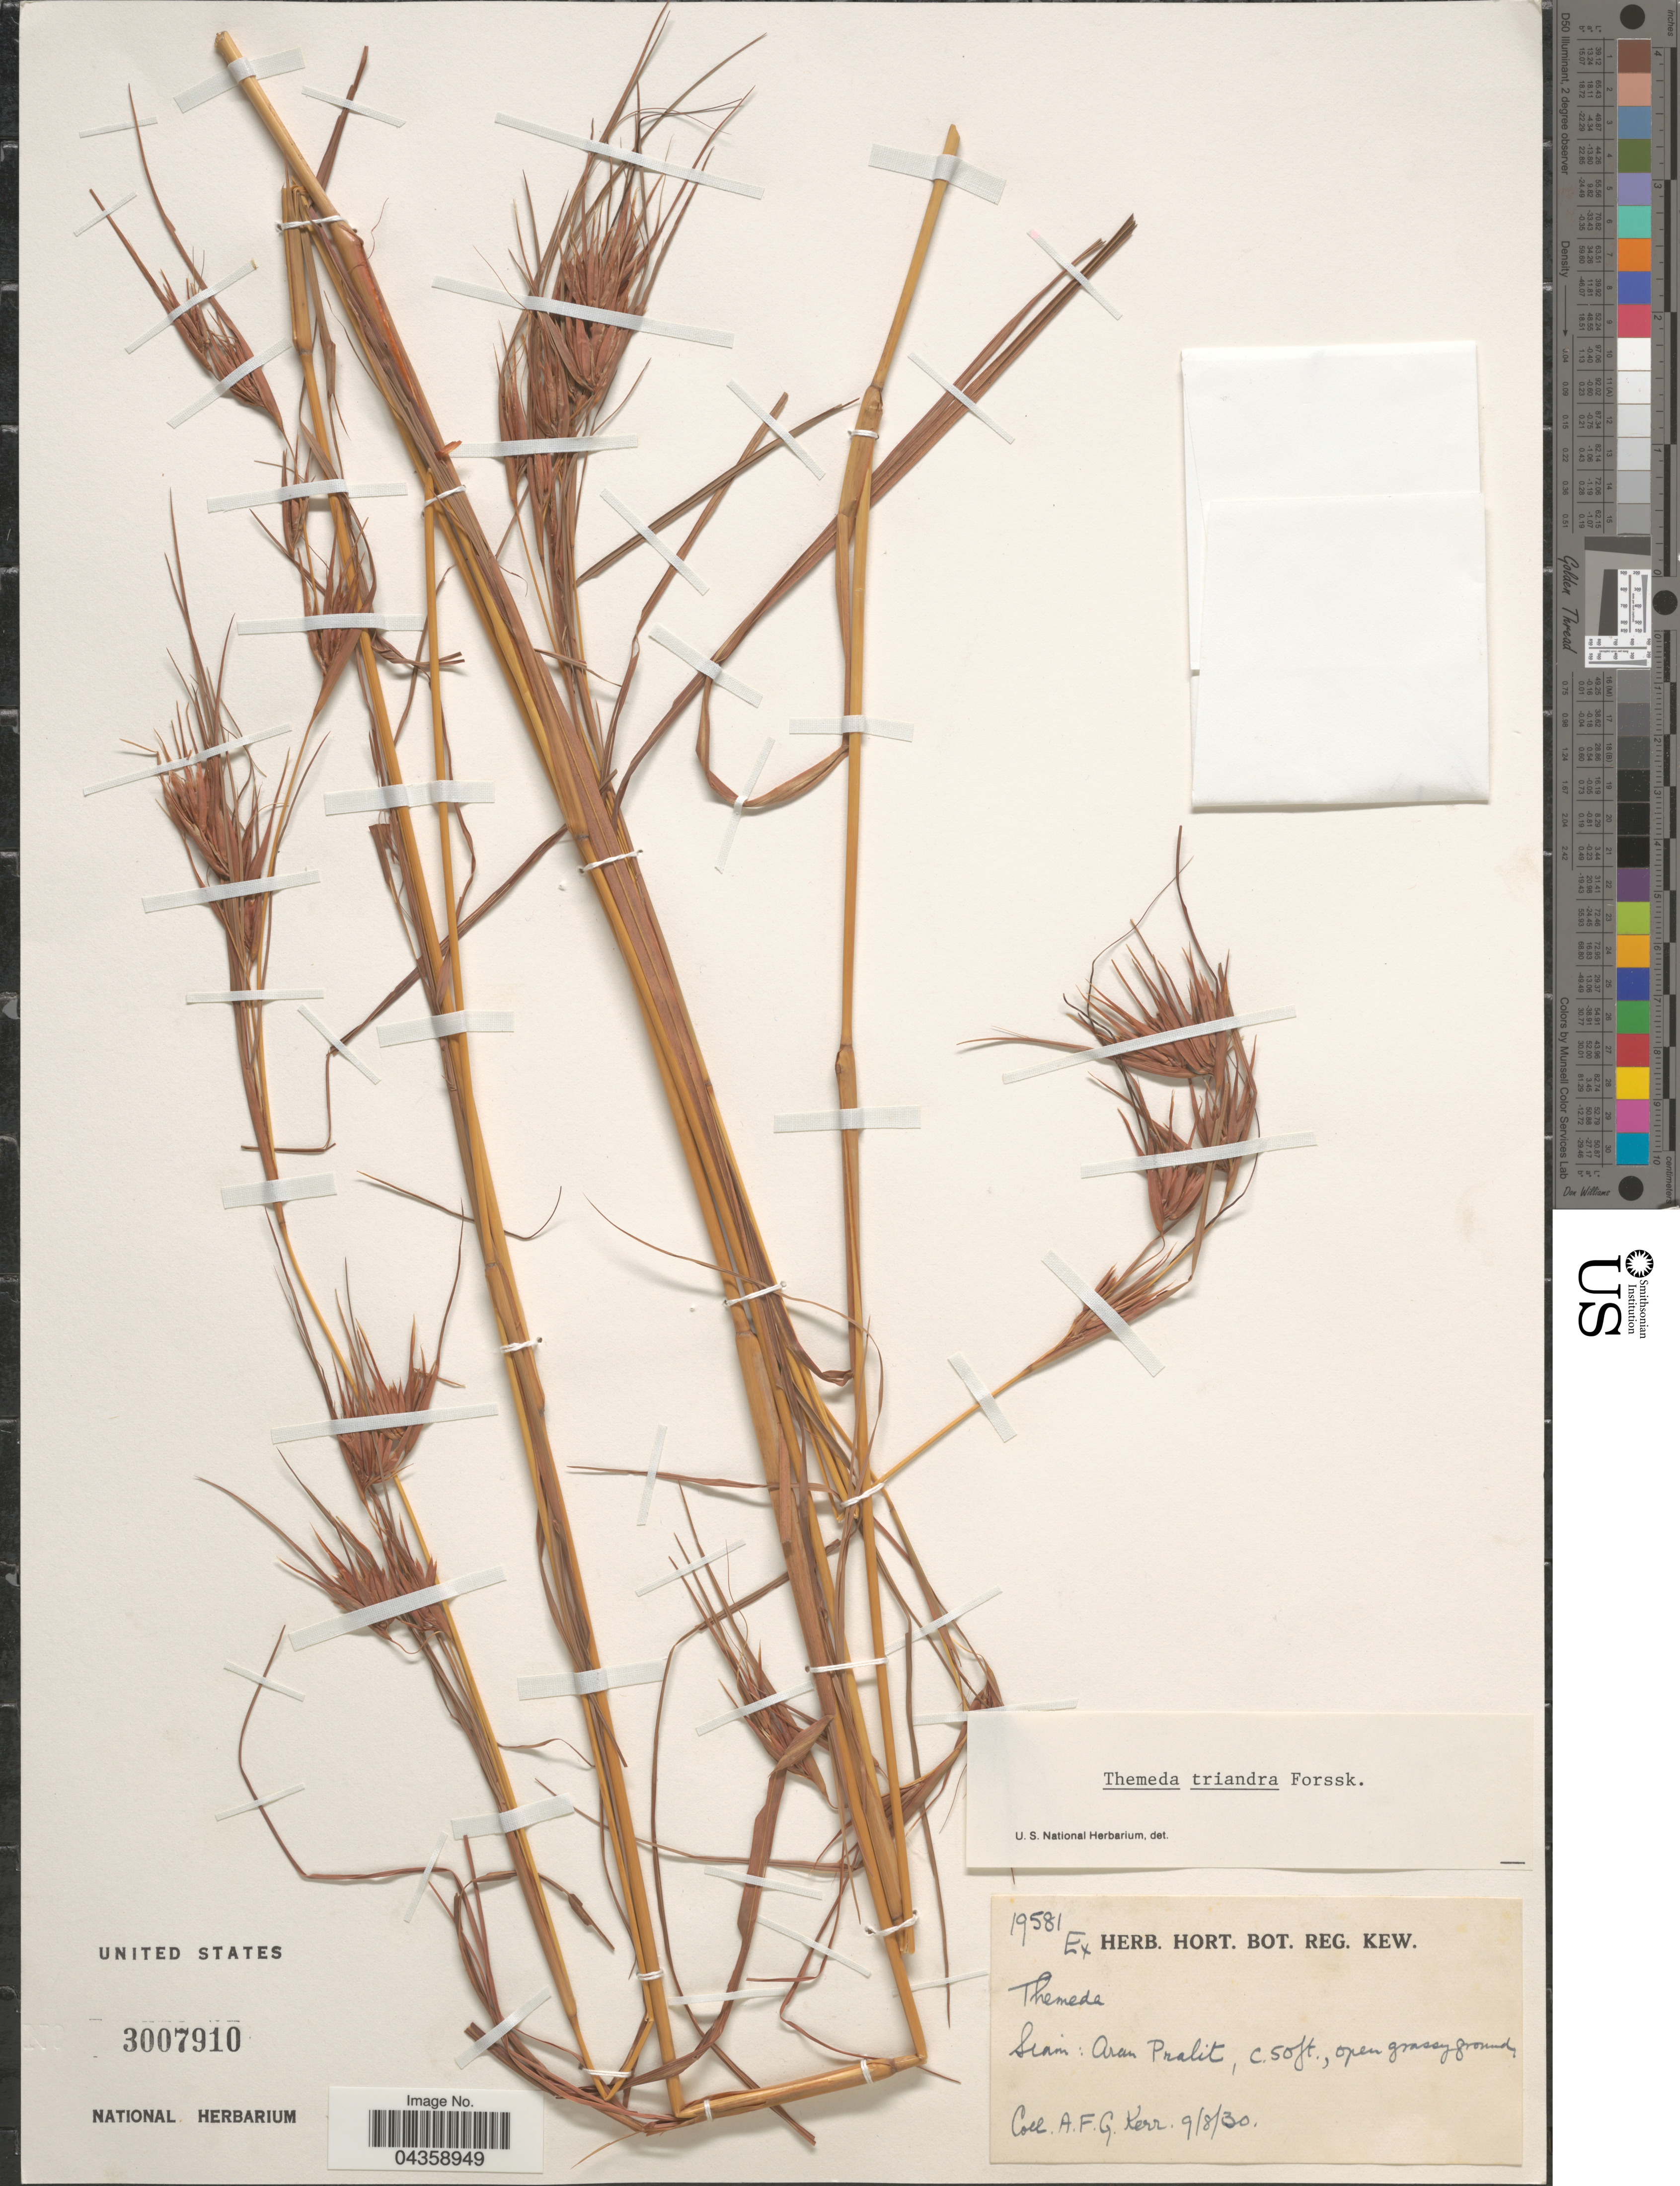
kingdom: Plantae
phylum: Tracheophyta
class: Liliopsida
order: Poales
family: Poaceae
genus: Themeda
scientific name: Themeda triandra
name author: Forssk.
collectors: A. F. G. Kerr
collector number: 19581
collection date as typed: Transcribed d/m/y: 9/8/30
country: Thailand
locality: Siam: Aran Pralit.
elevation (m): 15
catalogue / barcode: US 3007910